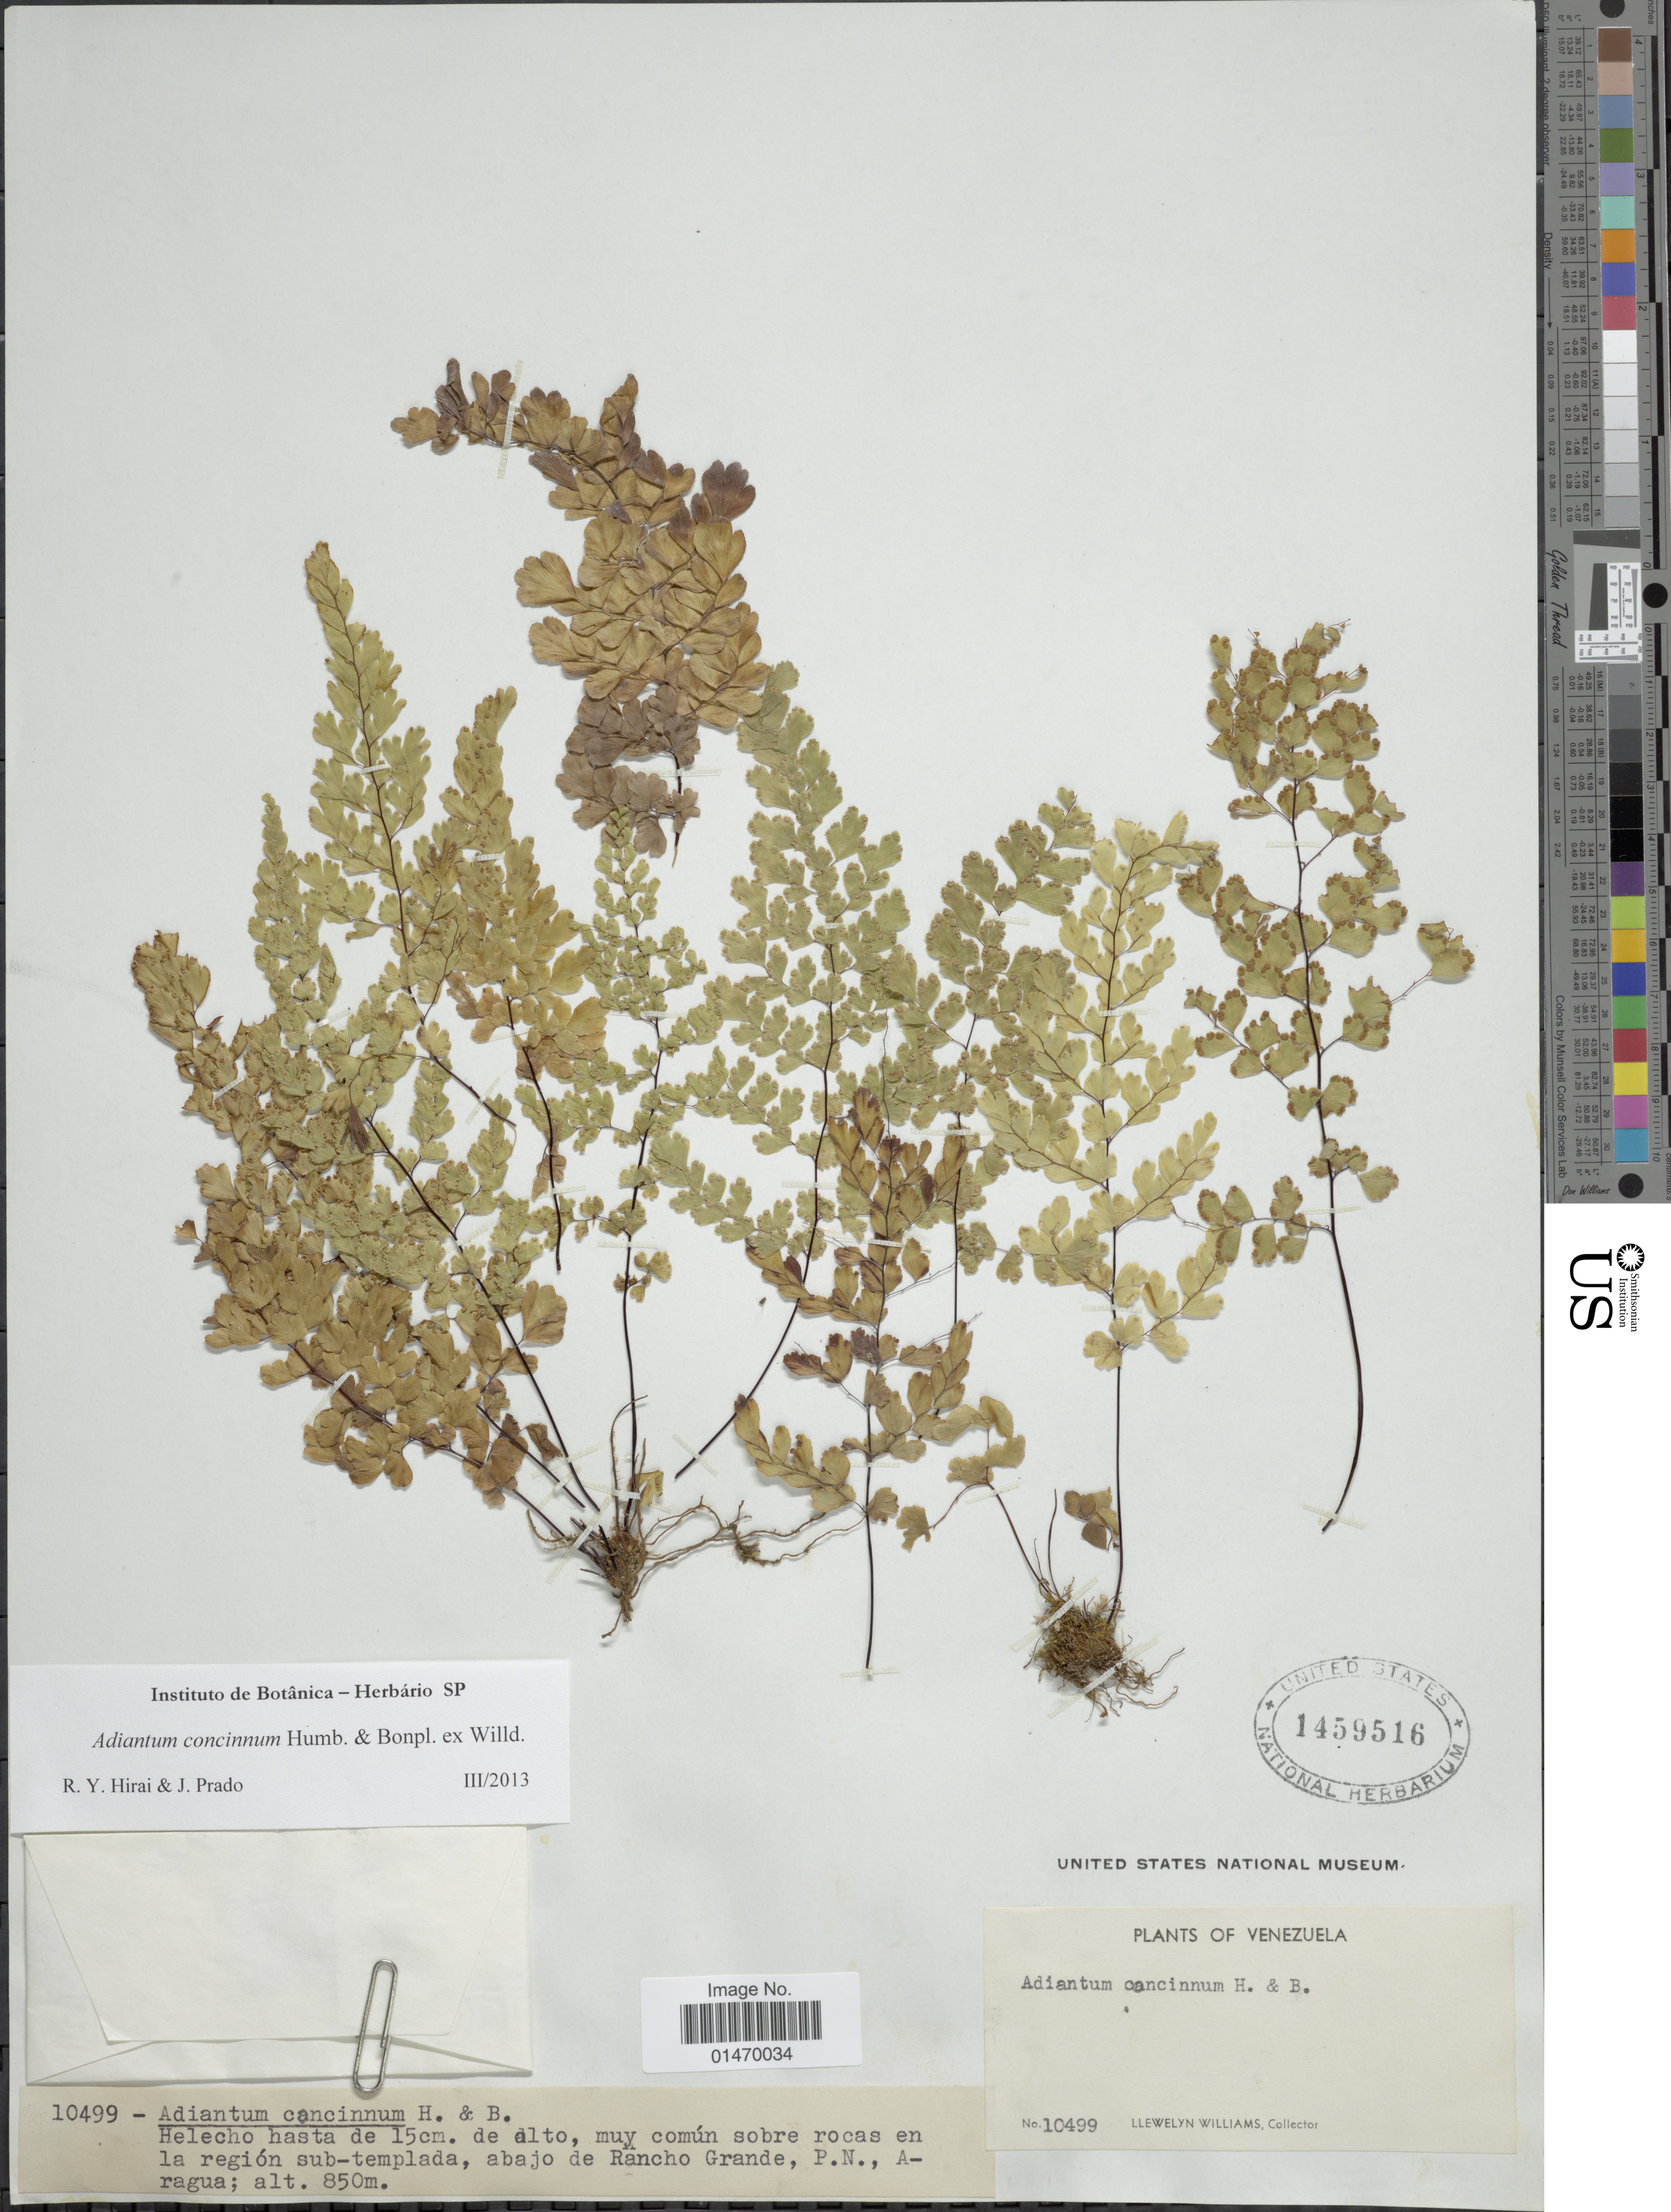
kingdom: Plantae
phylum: Tracheophyta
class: Polypodiopsida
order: Polypodiales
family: Pteridaceae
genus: Adiantum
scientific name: Adiantum concinnum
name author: Humb. & Bonpl. ex Willd.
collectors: Ll. Williams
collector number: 10499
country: Venezuela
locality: Rancho Grande.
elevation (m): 850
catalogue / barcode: US 1459516